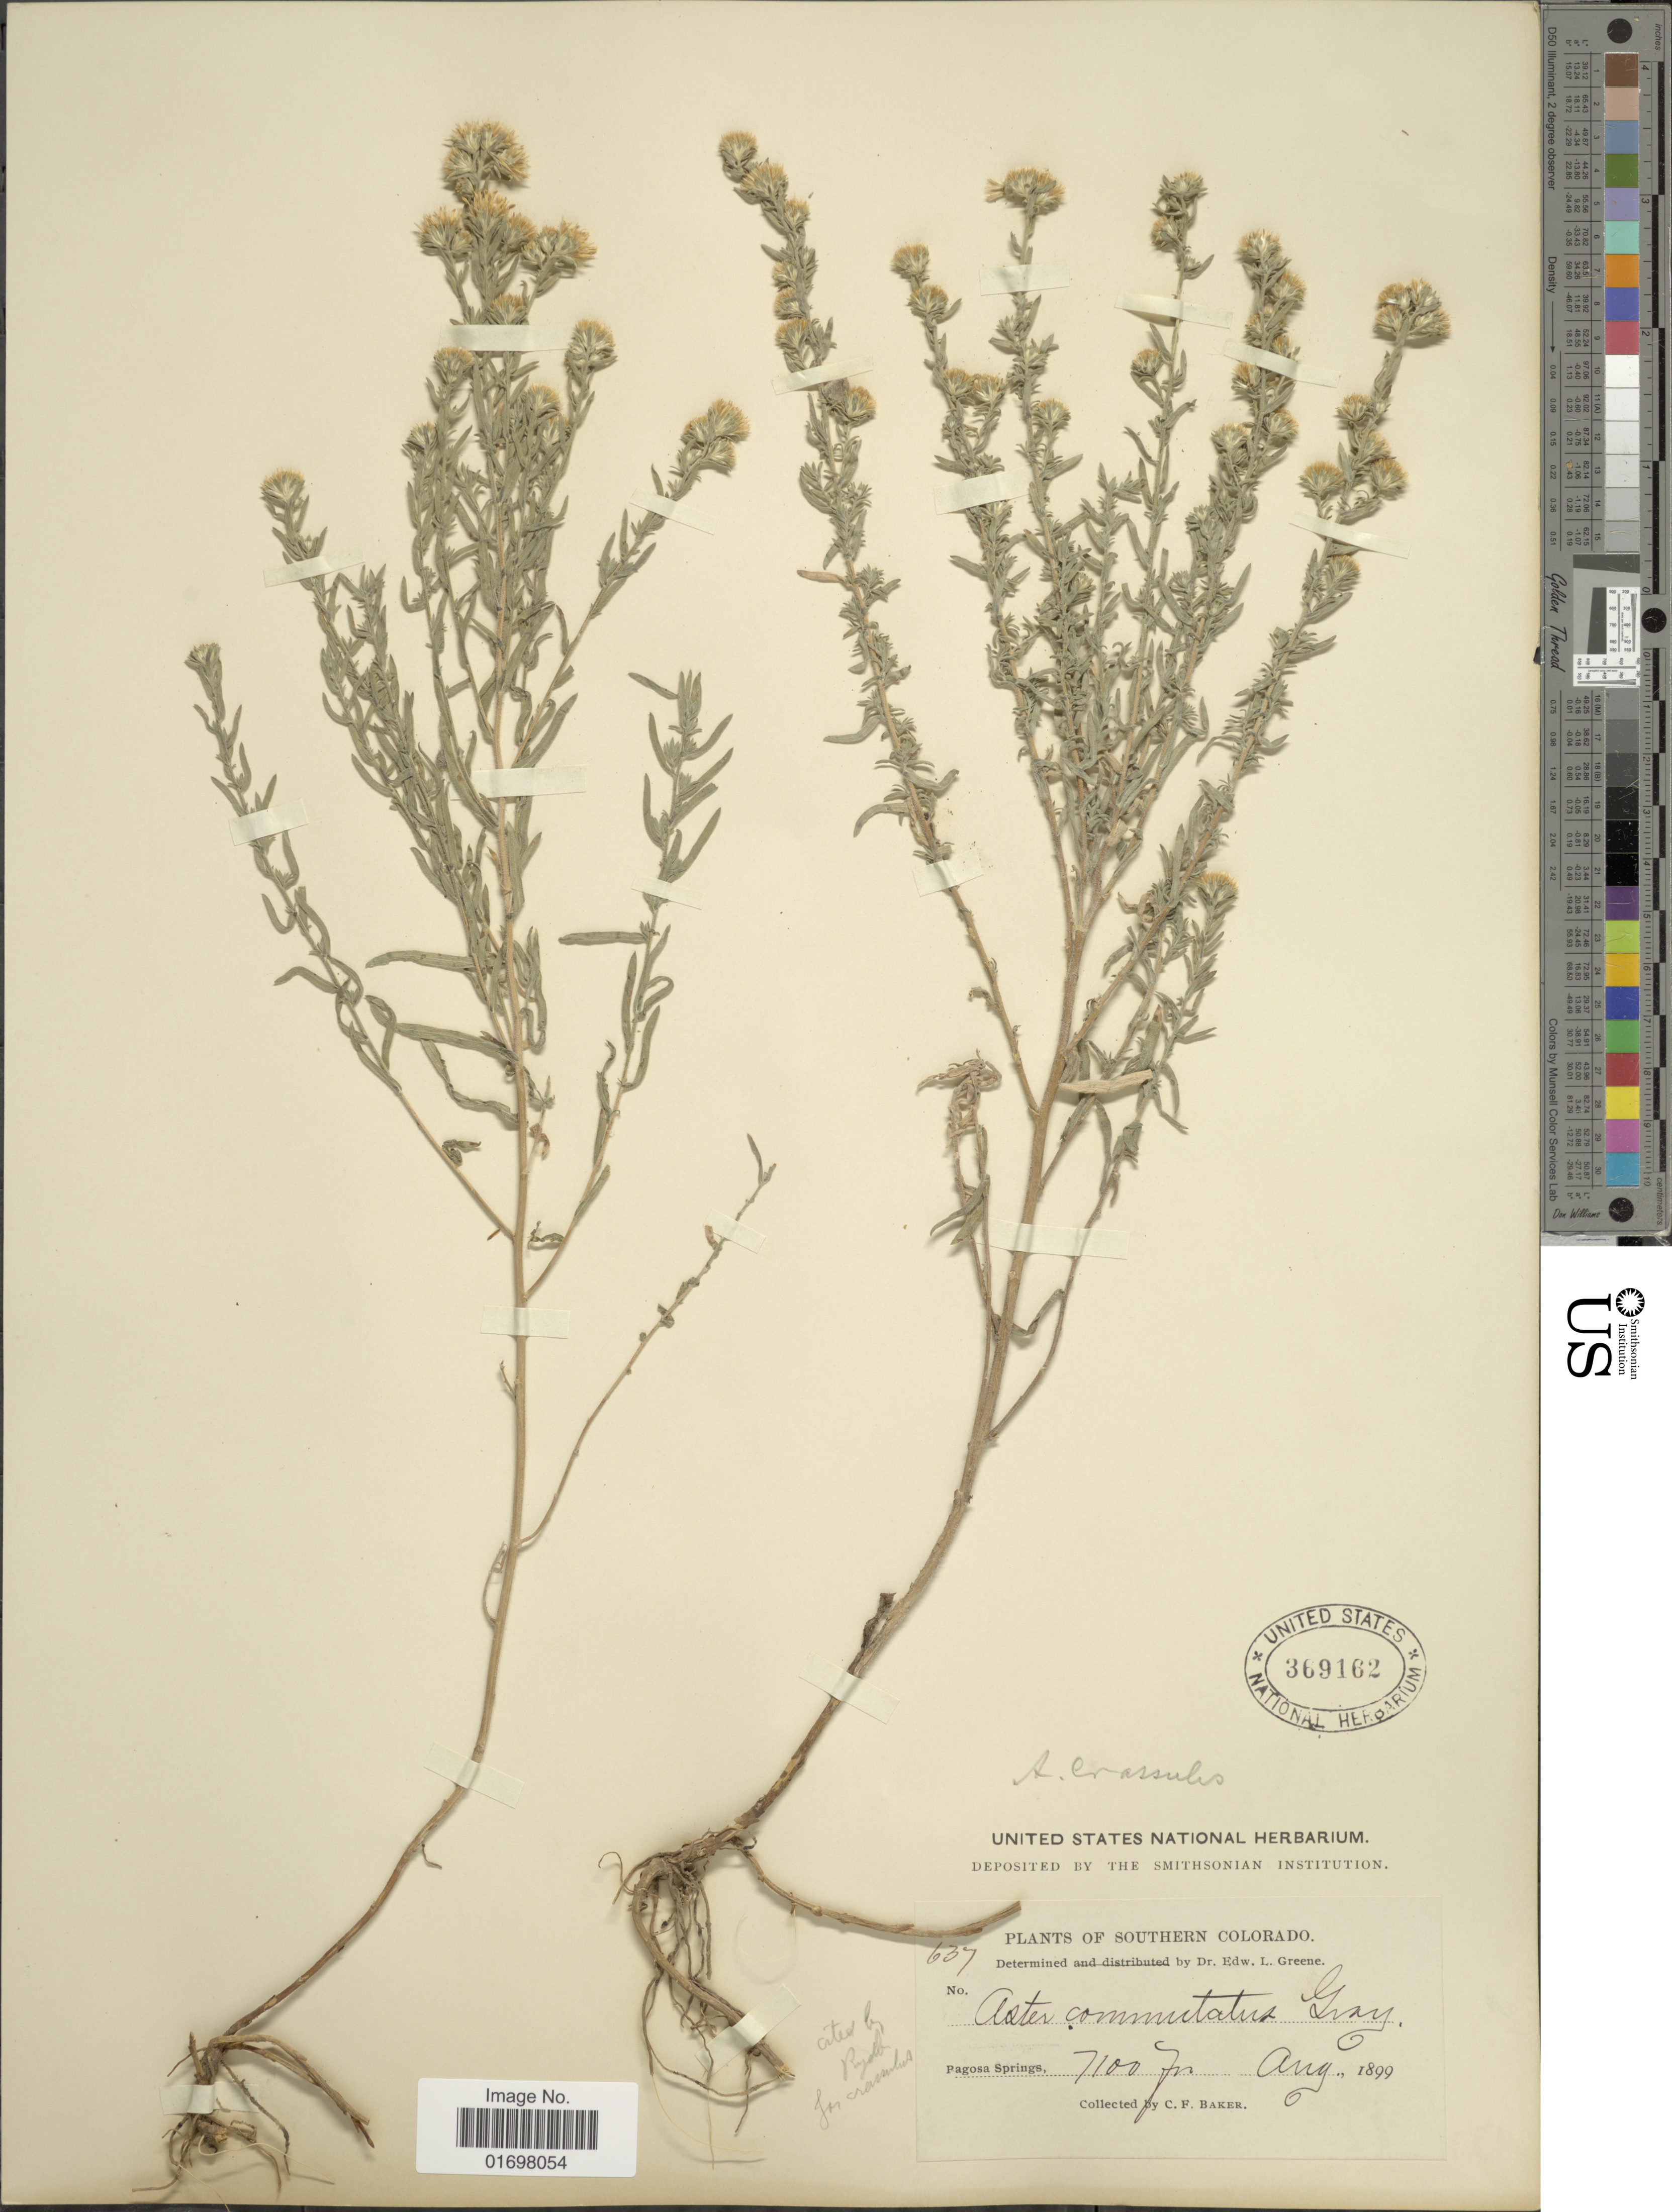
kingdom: Plantae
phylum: Tracheophyta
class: Magnoliopsida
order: Asterales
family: Asteraceae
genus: Symphyotrichum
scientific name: Symphyotrichum falcatum var. commutatum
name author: (Torr. & A. Gray) G.L. Nesom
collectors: C. F. Baker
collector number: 637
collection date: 1899-08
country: United States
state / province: Colorado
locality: Southern Colorado, Pagosa Springs.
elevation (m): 2164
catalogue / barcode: US 369162